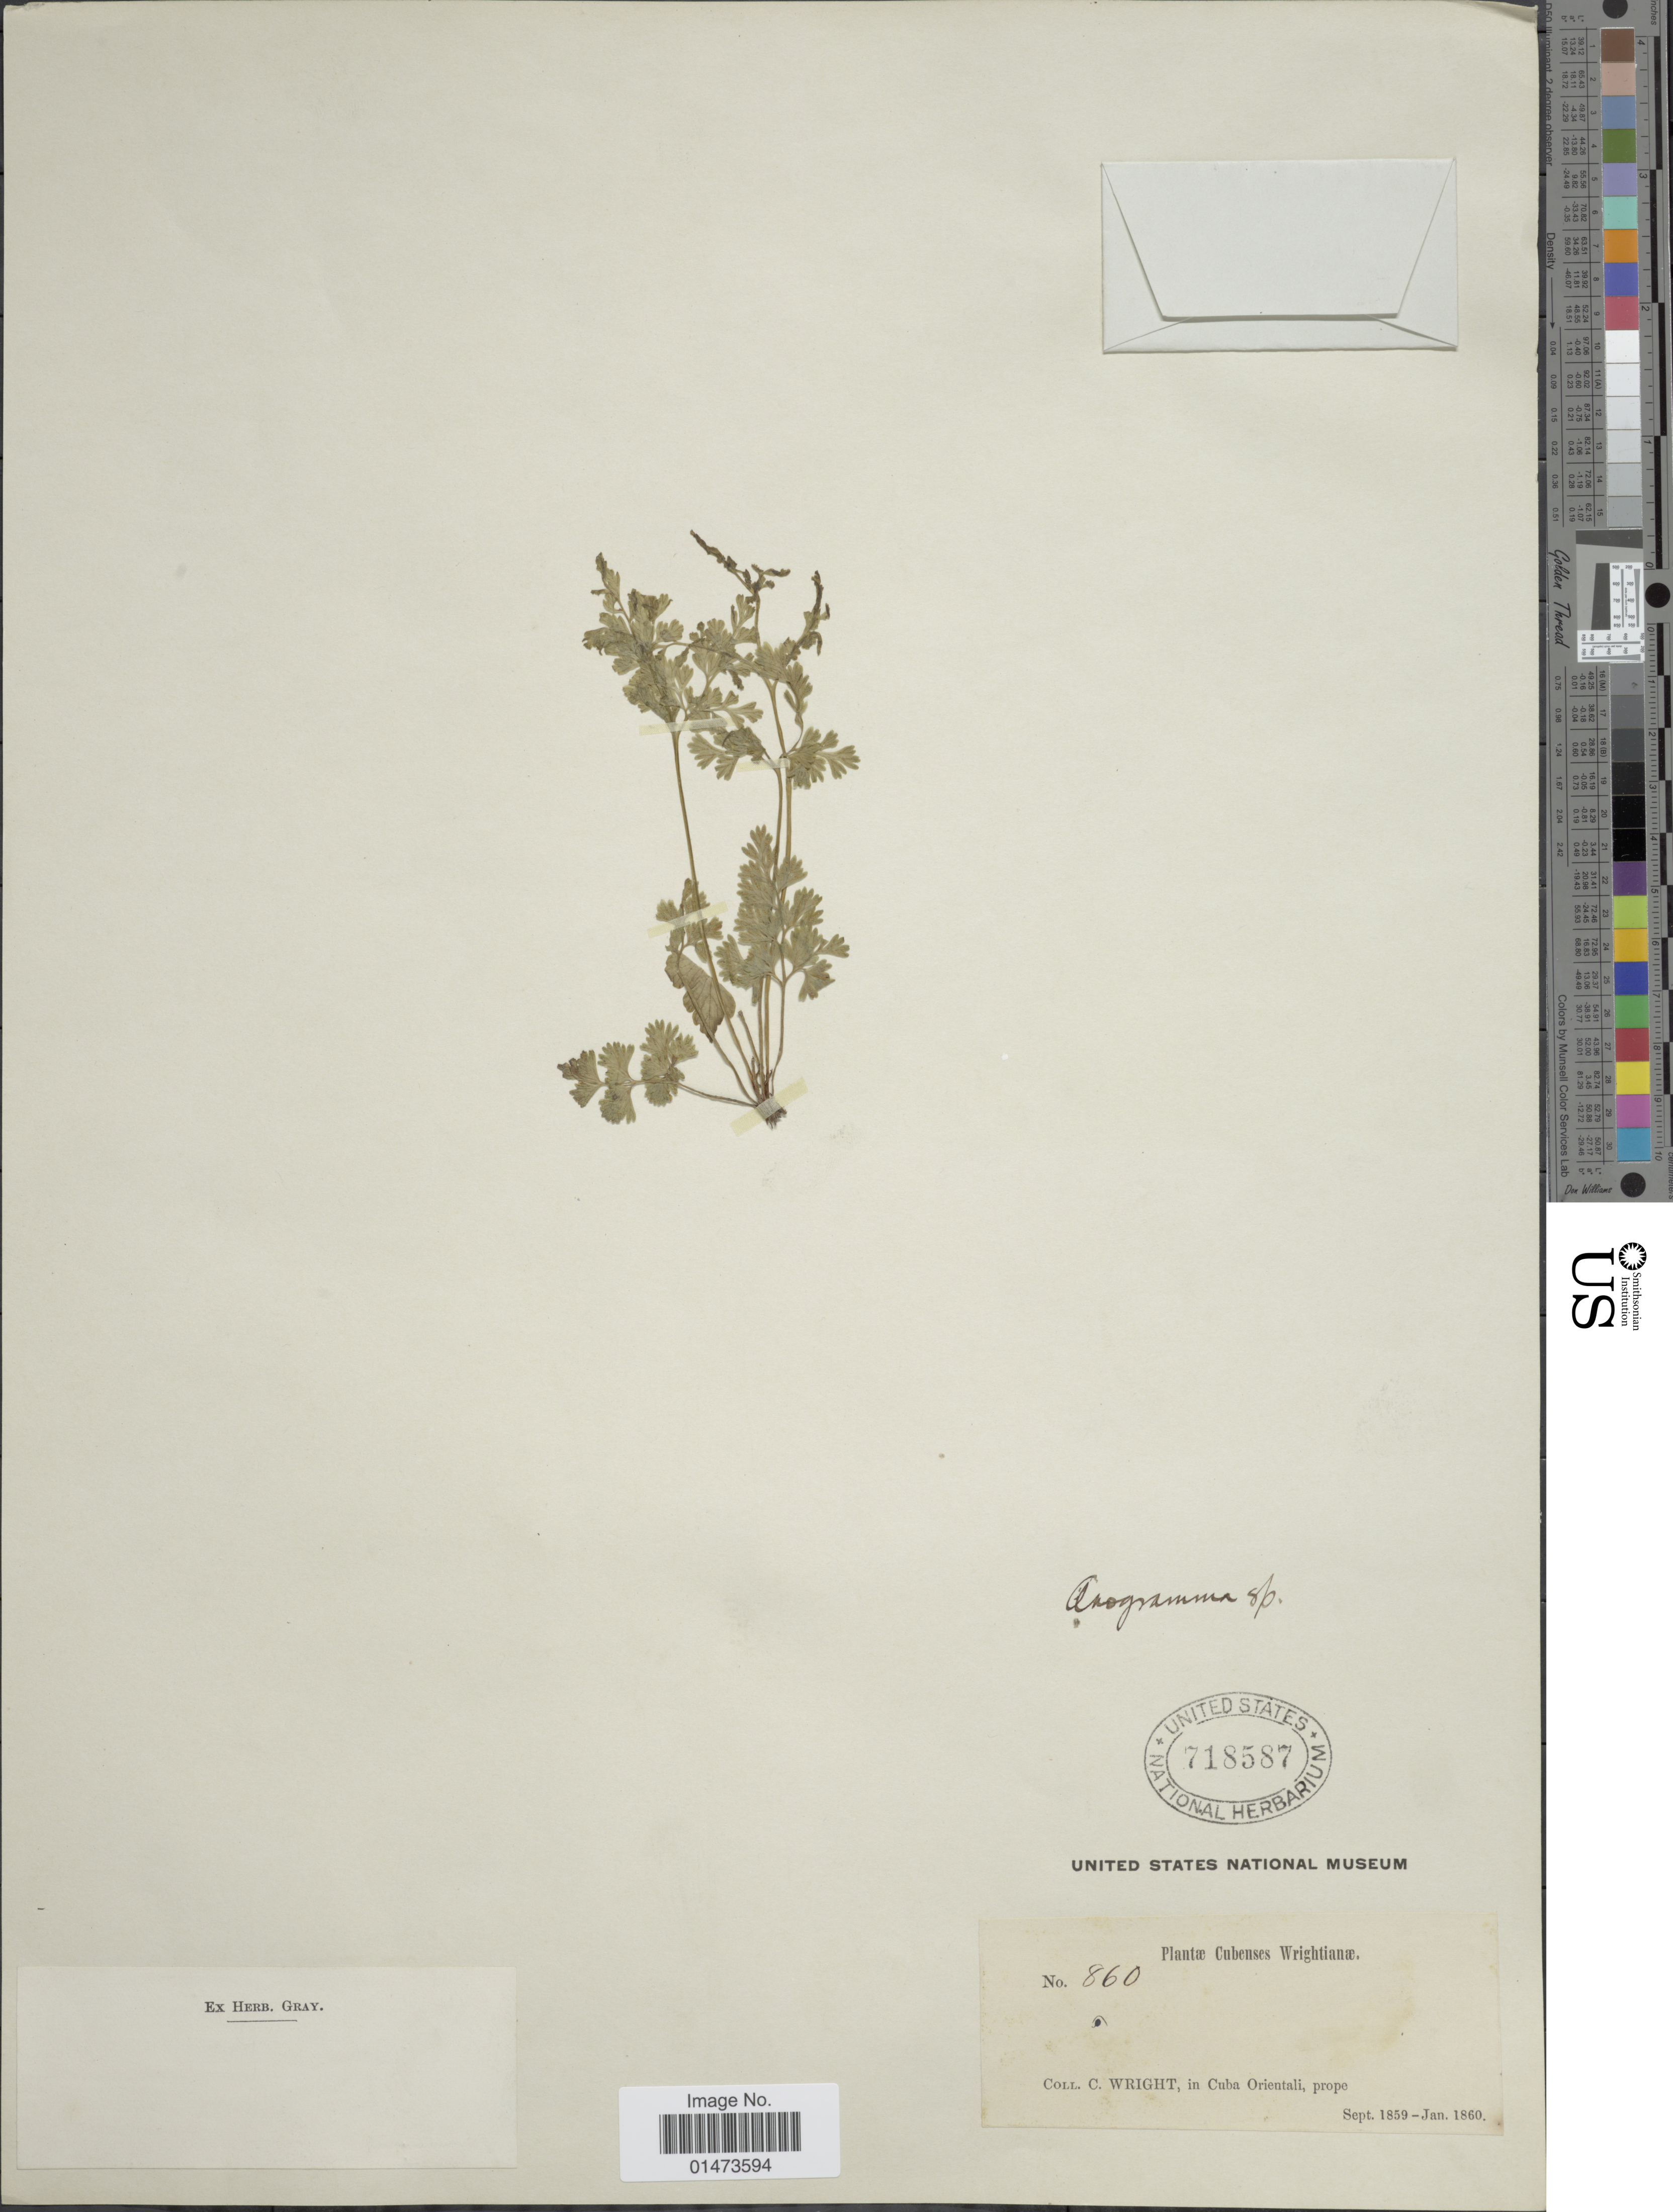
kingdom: Plantae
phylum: Tracheophyta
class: Polypodiopsida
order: Polypodiales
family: Pteridaceae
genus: Anogramma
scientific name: Anogramma chaerophylla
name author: (Desv.) Link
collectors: C. Wright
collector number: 860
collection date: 1859-09/1860-01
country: Cuba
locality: In Cuba Orientali, prope.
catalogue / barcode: US 718587